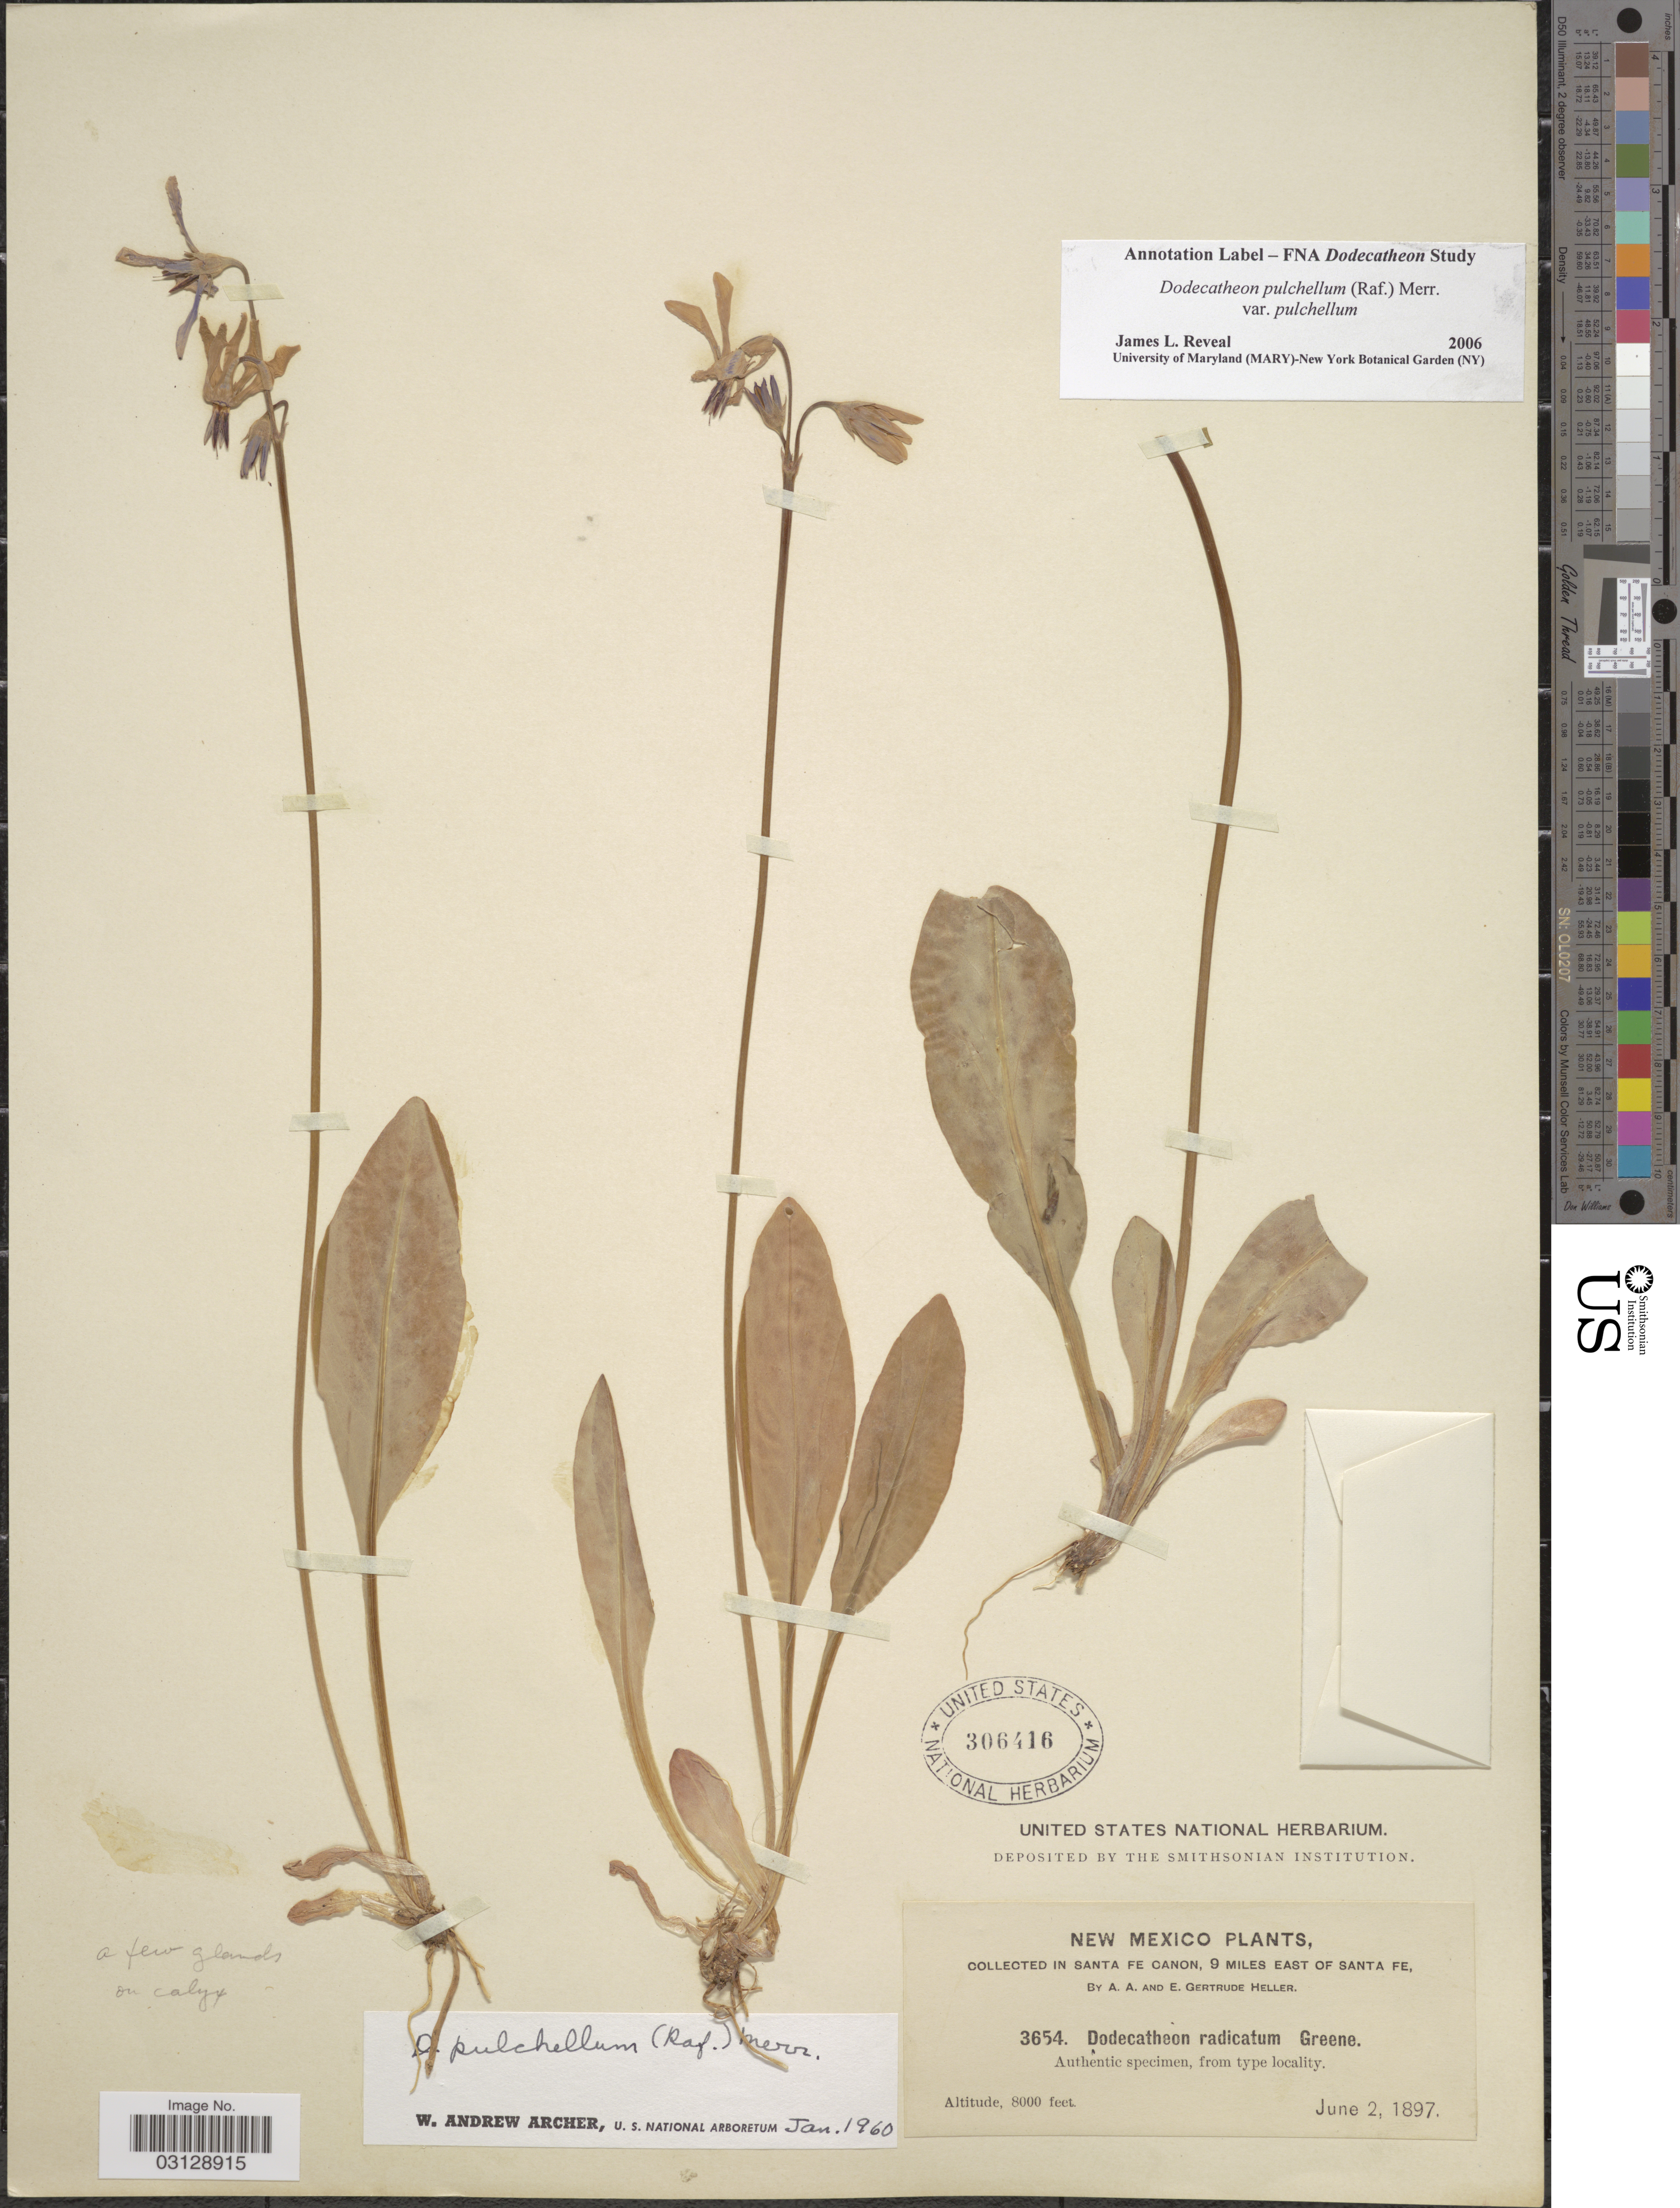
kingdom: Plantae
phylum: Tracheophyta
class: Magnoliopsida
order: Ericales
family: Primulaceae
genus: Dodecatheon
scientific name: Dodecatheon pulchellum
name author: (Raf.) Merr.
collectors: A. A. Heller & E. G. Heller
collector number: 3654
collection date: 1897-06-02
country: United States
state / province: New Mexico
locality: Santa Fe Canon, 9 miles east of Santa Fe.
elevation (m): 2438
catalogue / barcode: US 306416